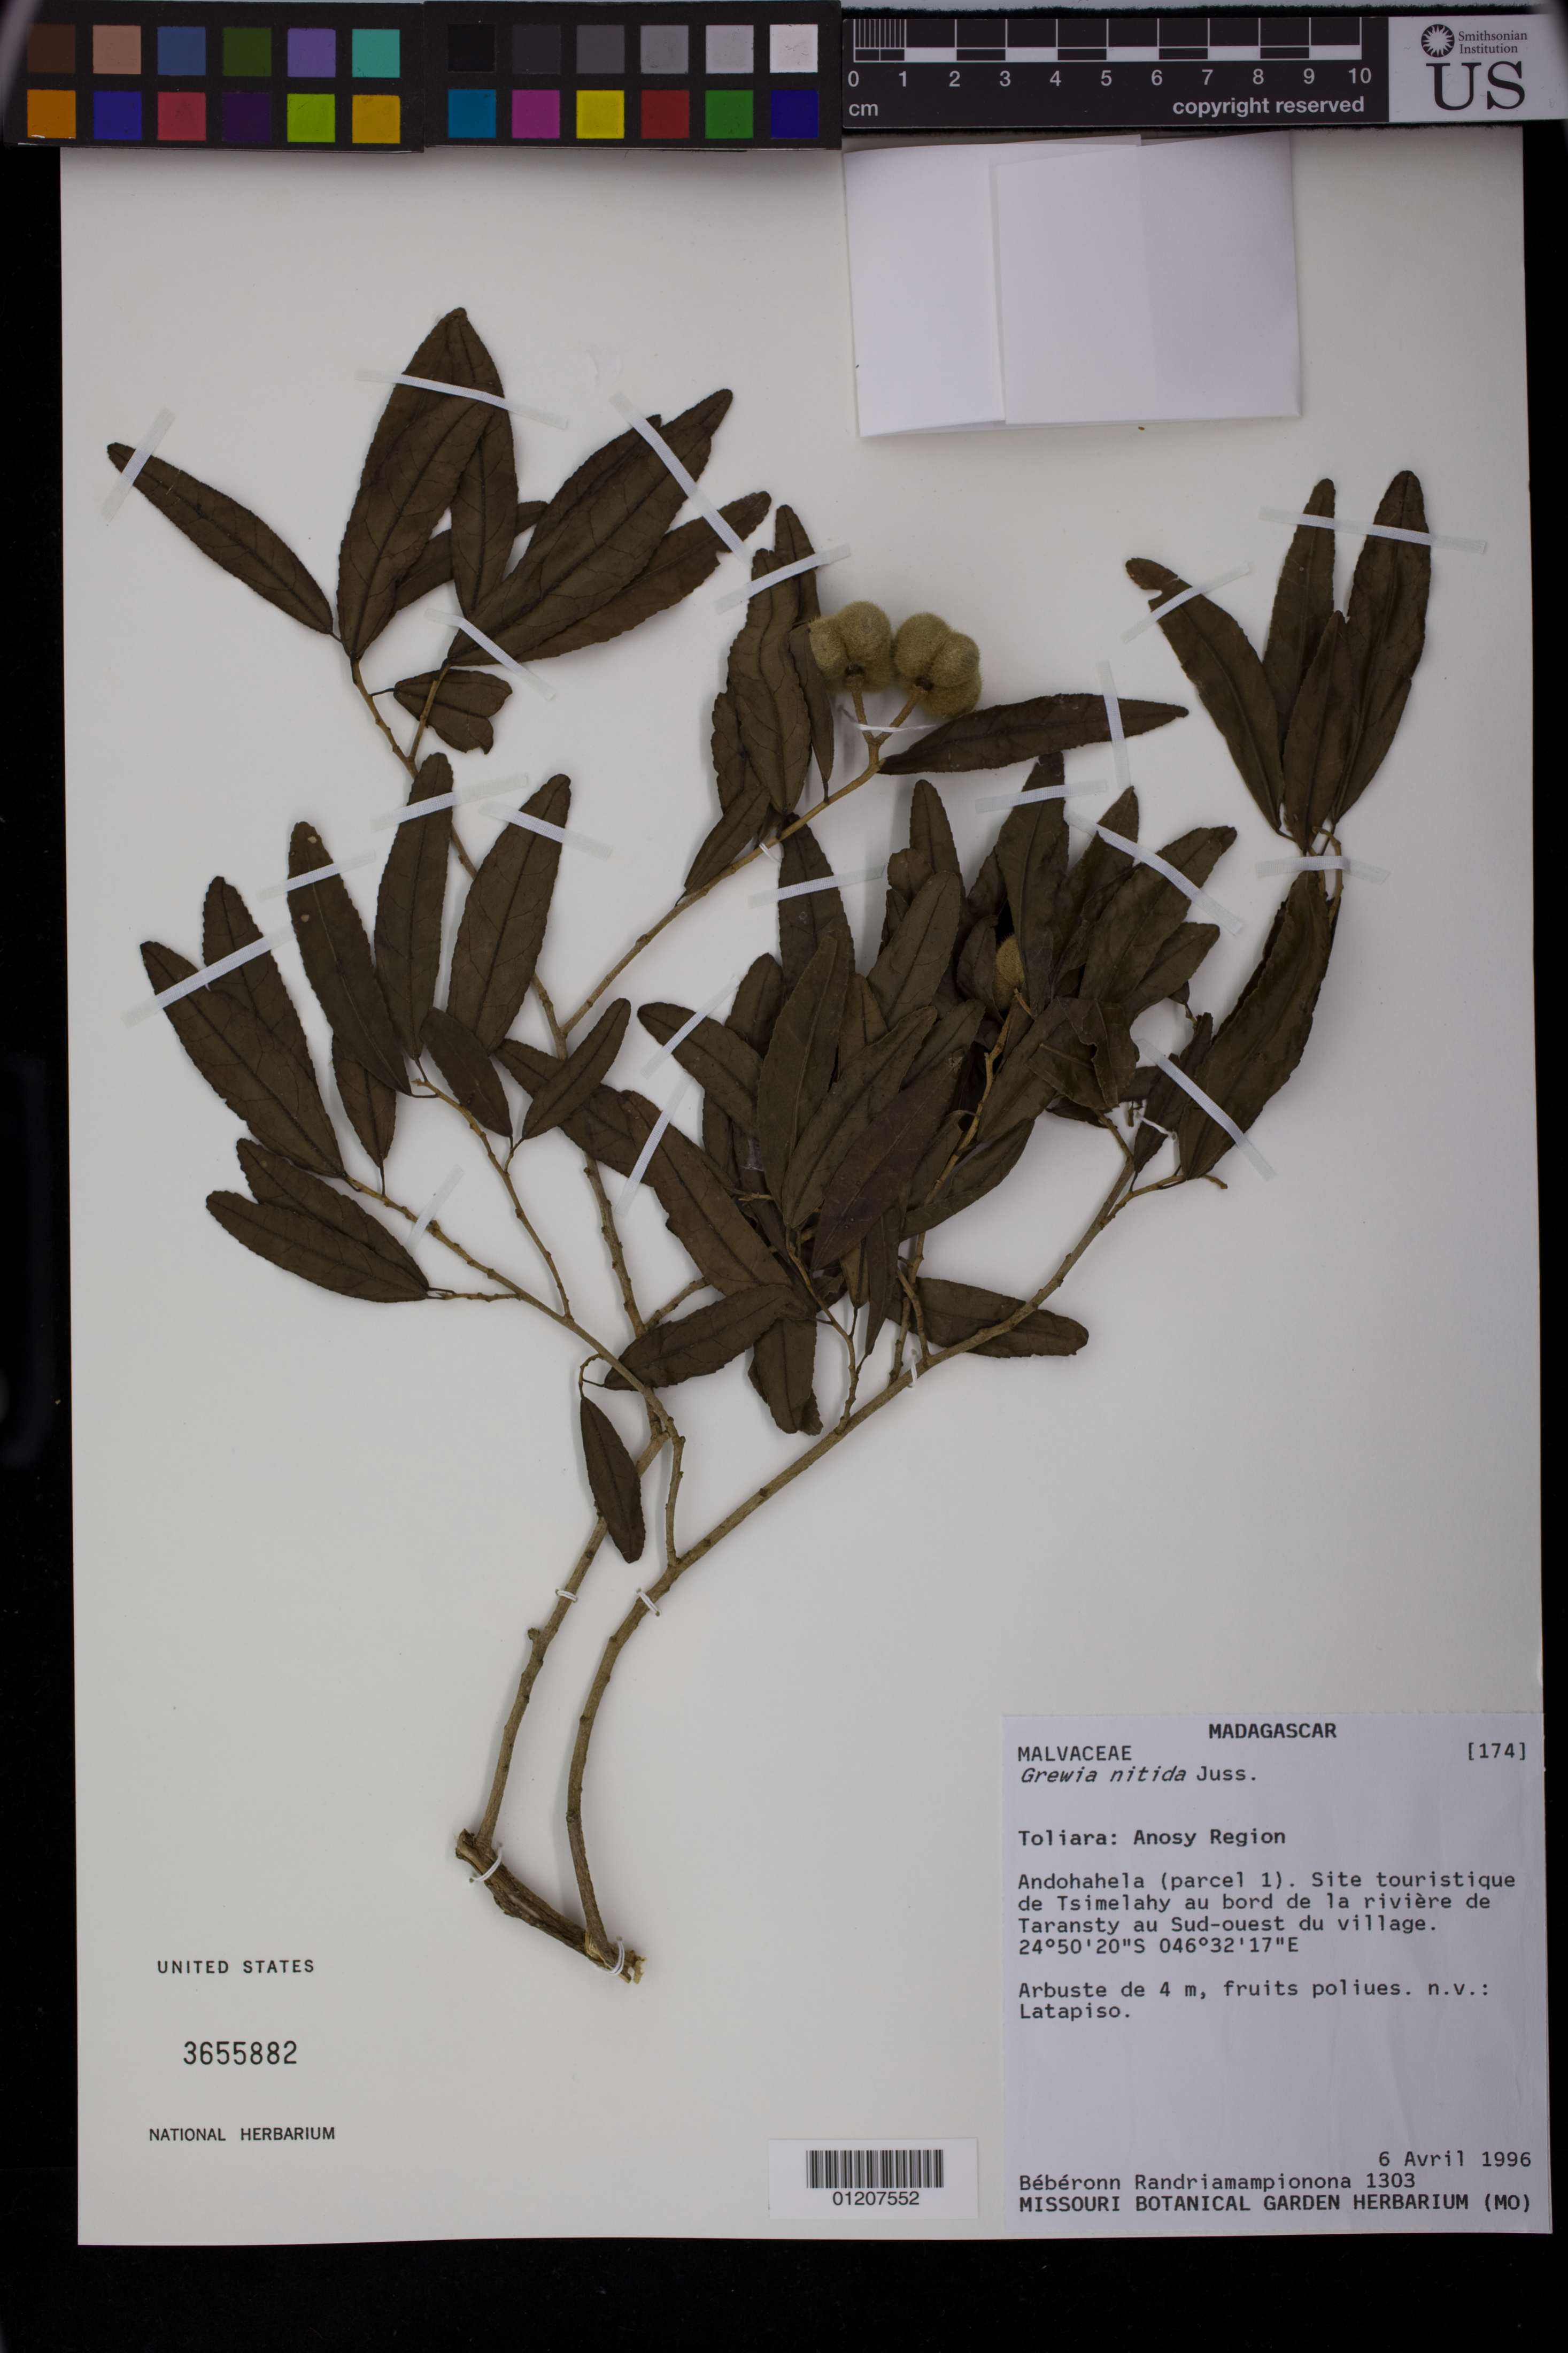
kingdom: Plantae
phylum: Tracheophyta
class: Magnoliopsida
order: Malvales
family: Malvaceae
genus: Grewia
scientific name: Grewia nitida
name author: Juss.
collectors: B. Randriamampionona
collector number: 1303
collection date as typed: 04 Jun 1996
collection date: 1996-06-04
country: Madagascar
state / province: Anosy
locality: Toliara: Anosy Region. Andohahela (parcel 1). Site touristique de Tsimelahy au bord de la rivière de Taransty au Sud-ouest du village.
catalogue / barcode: US 3655882